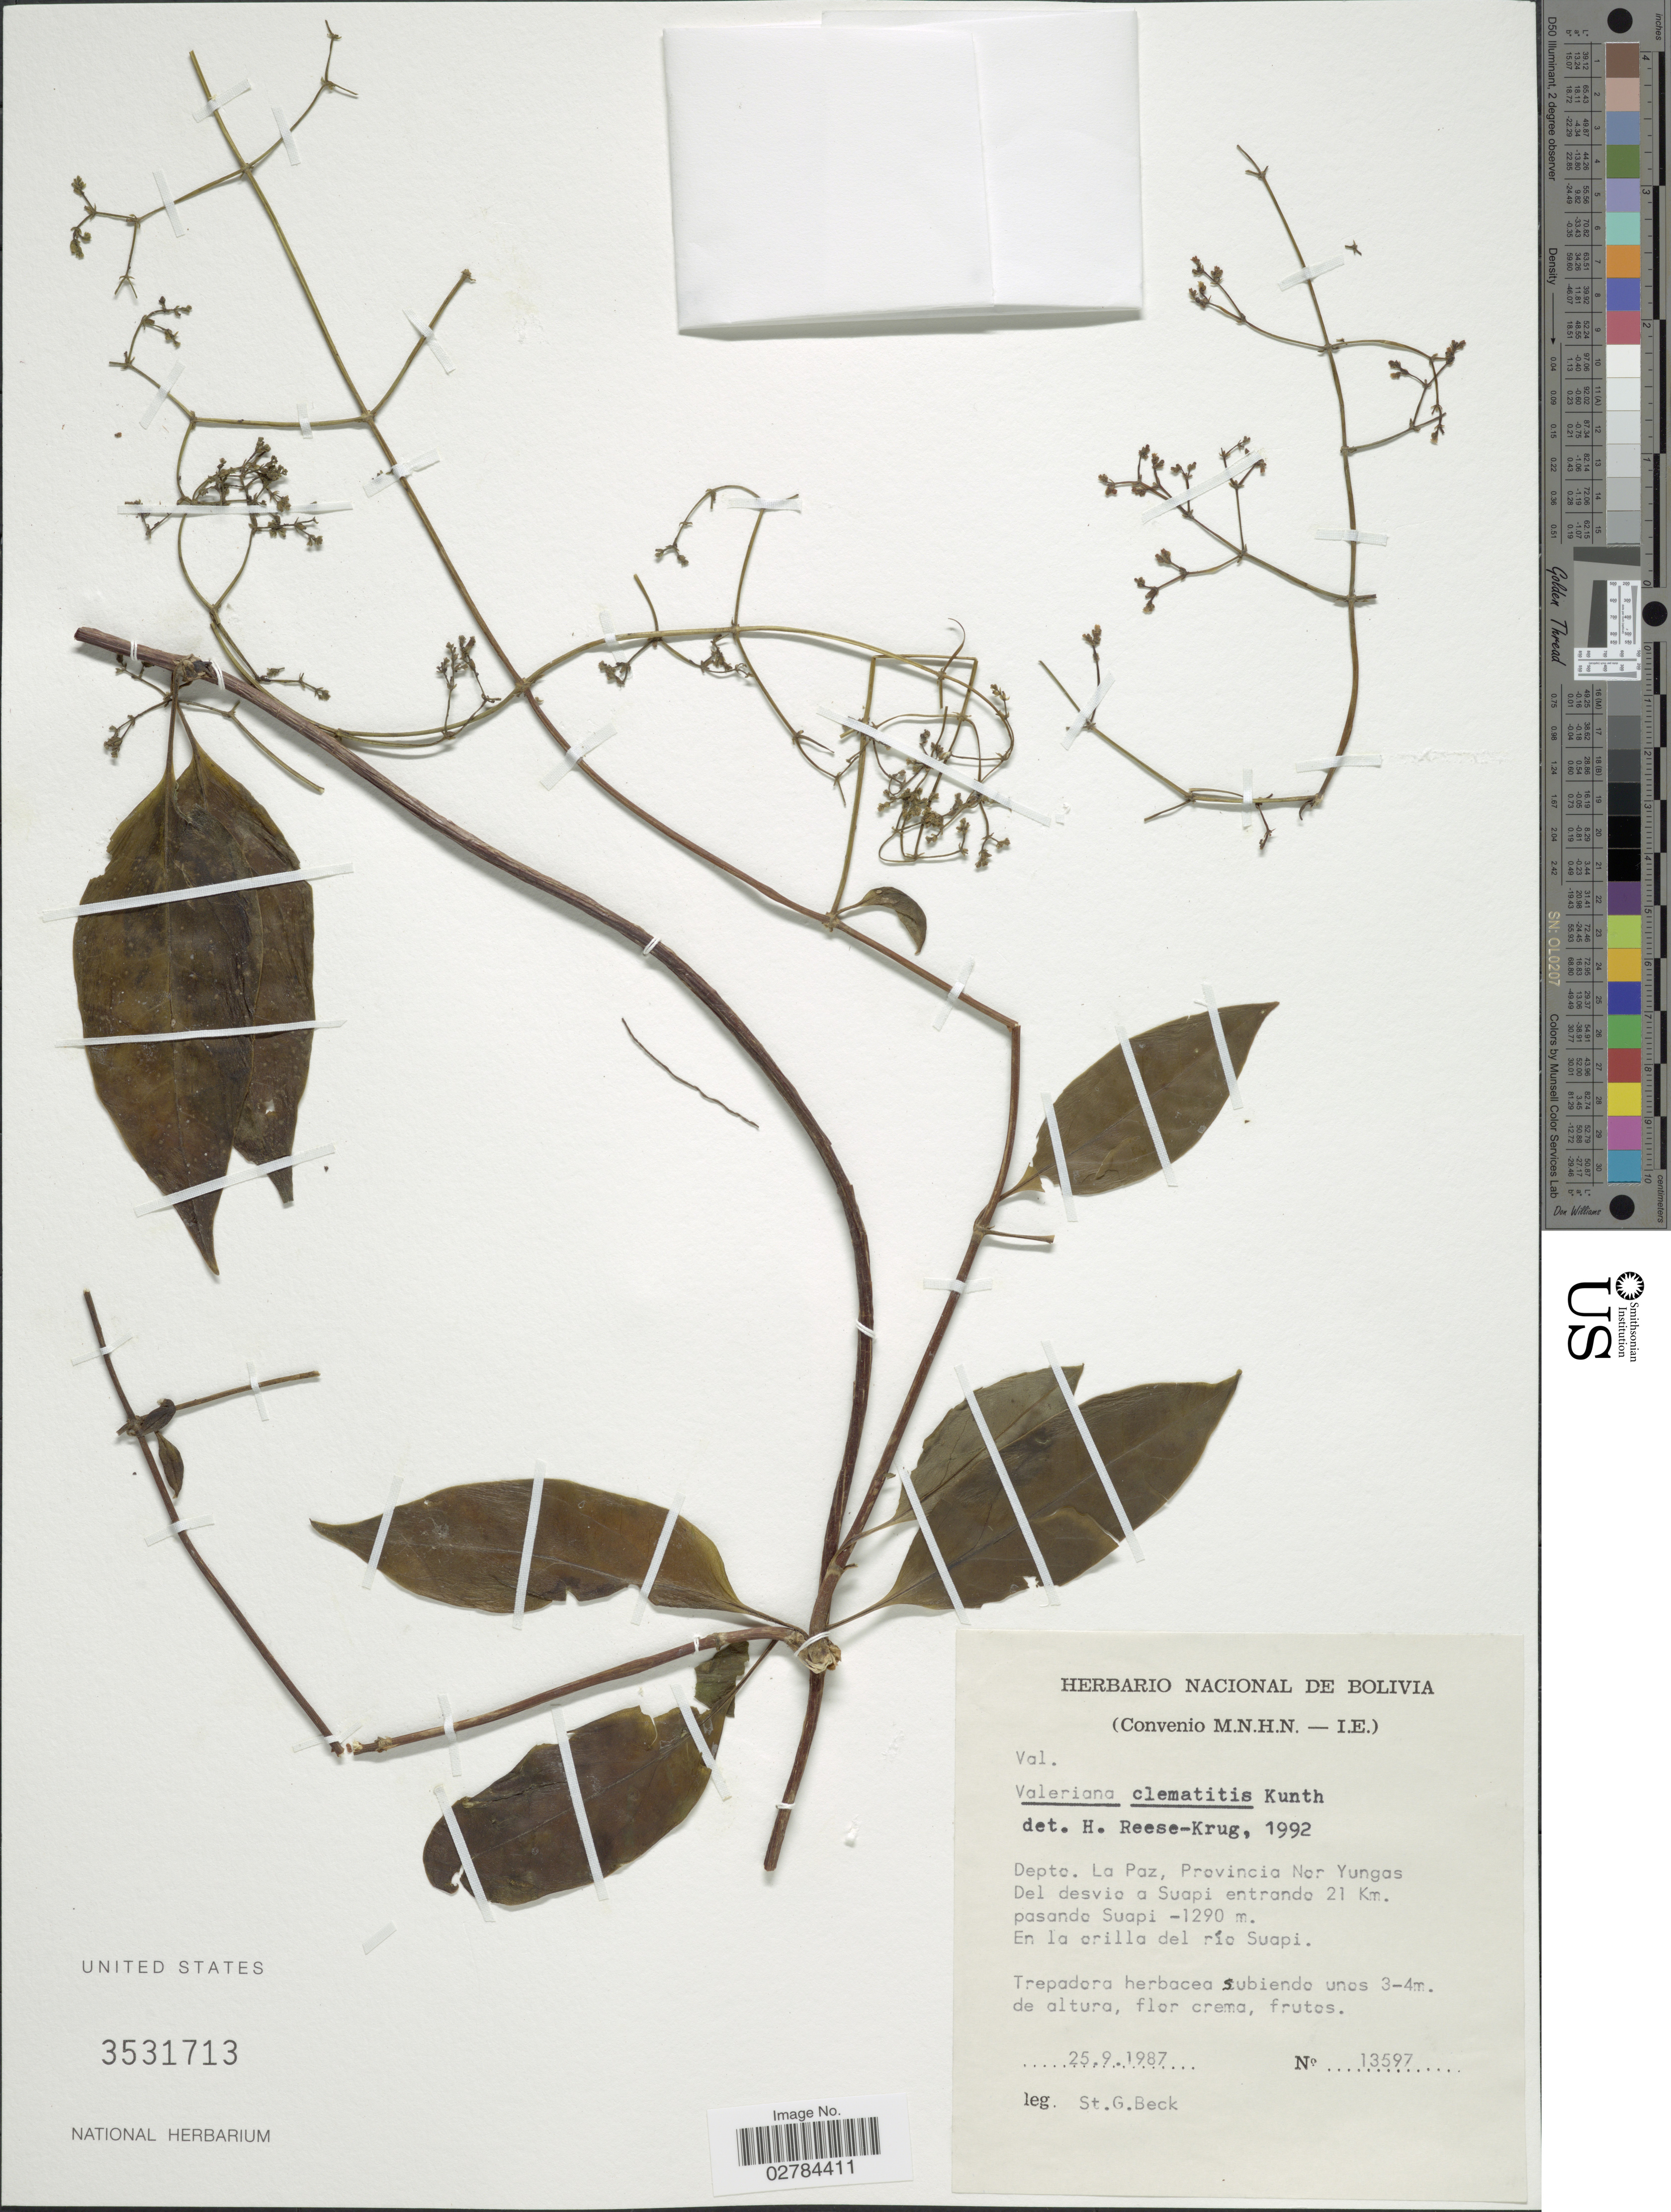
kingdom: Plantae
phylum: Tracheophyta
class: Magnoliopsida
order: Dipsacales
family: Caprifoliaceae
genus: Valeriana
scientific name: Valeriana clematitis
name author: Kunth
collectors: S. G. Beck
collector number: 13597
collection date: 1987-09-25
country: Bolivia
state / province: La Paz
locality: Depto. La Paz, Provincia Nor Yungas Del desvio a Suapi entrando 21 Km. pasando Suapi. En la orilla del río Suapi.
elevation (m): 1290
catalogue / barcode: US 3531713